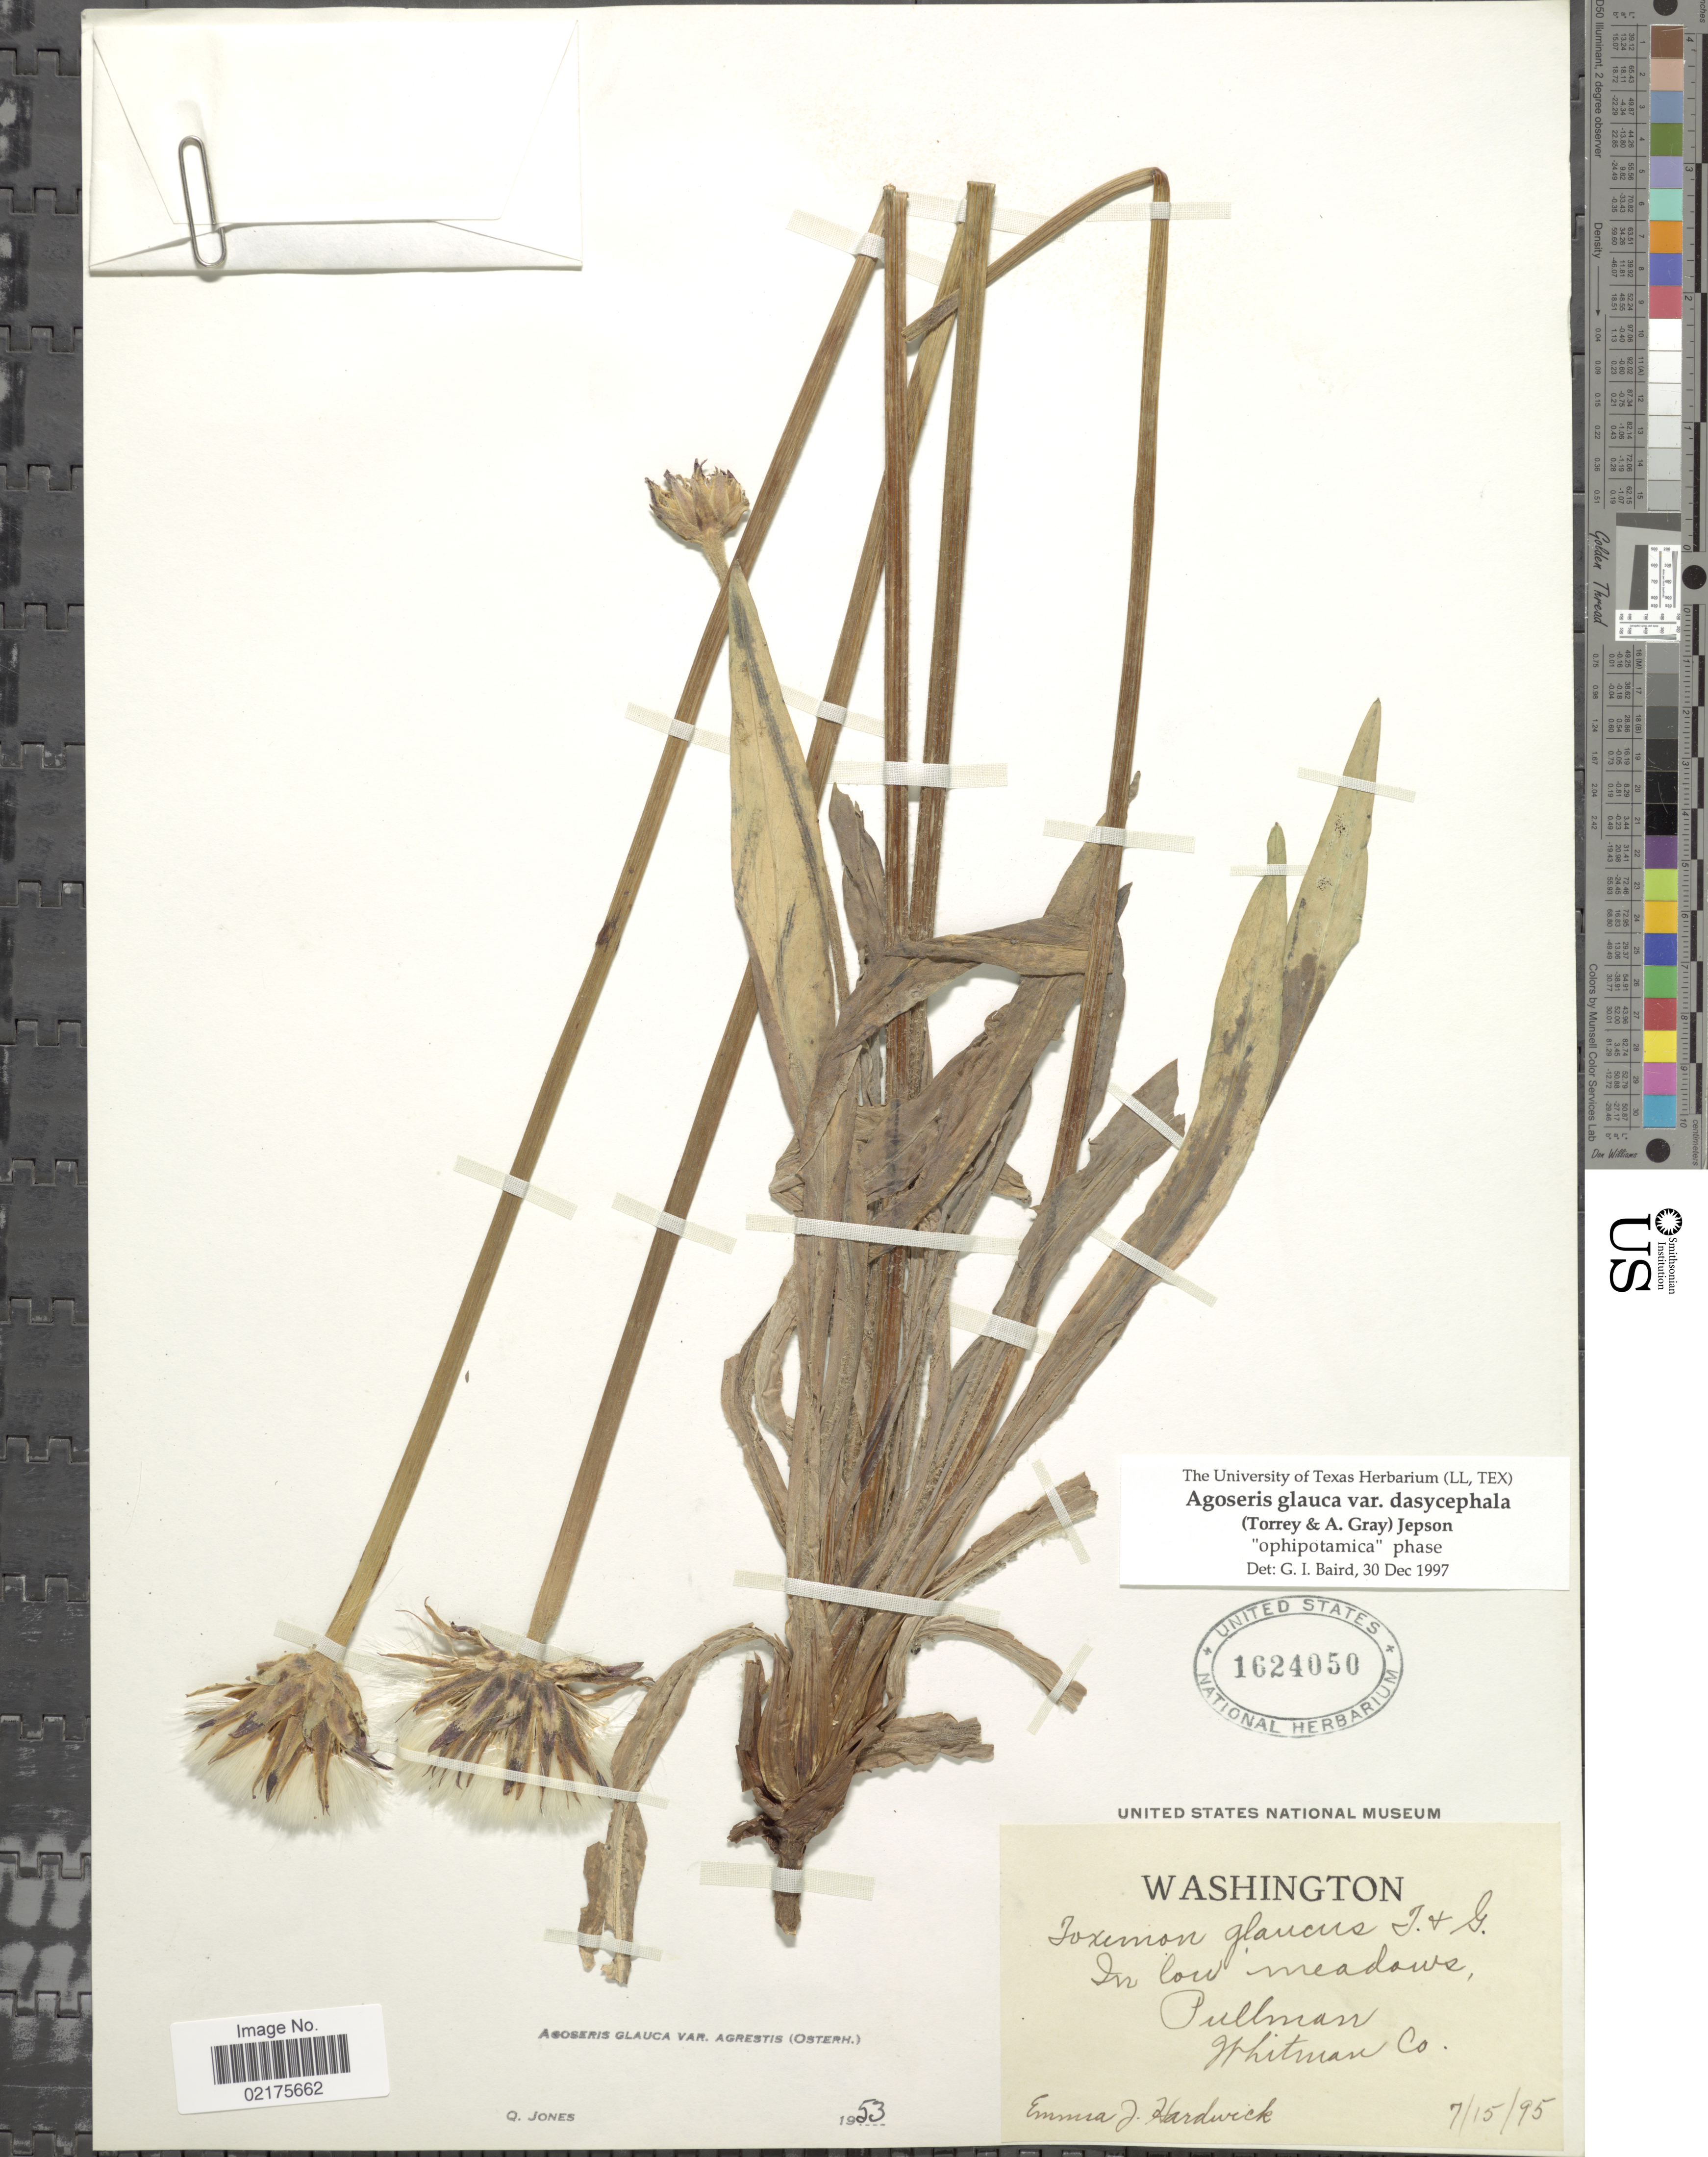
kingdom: Plantae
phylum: Tracheophyta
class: Magnoliopsida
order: Asterales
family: Asteraceae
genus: Agoseris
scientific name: Agoseris glauca var. dasycephala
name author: (Torr. & A. Gray) Jeps.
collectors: J. Hardwick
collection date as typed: Transcribed d/m/y: 15/7/95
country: United States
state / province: Washington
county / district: Whitman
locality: Pullman, in low meadows, Whitman Co.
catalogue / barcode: US 1624050